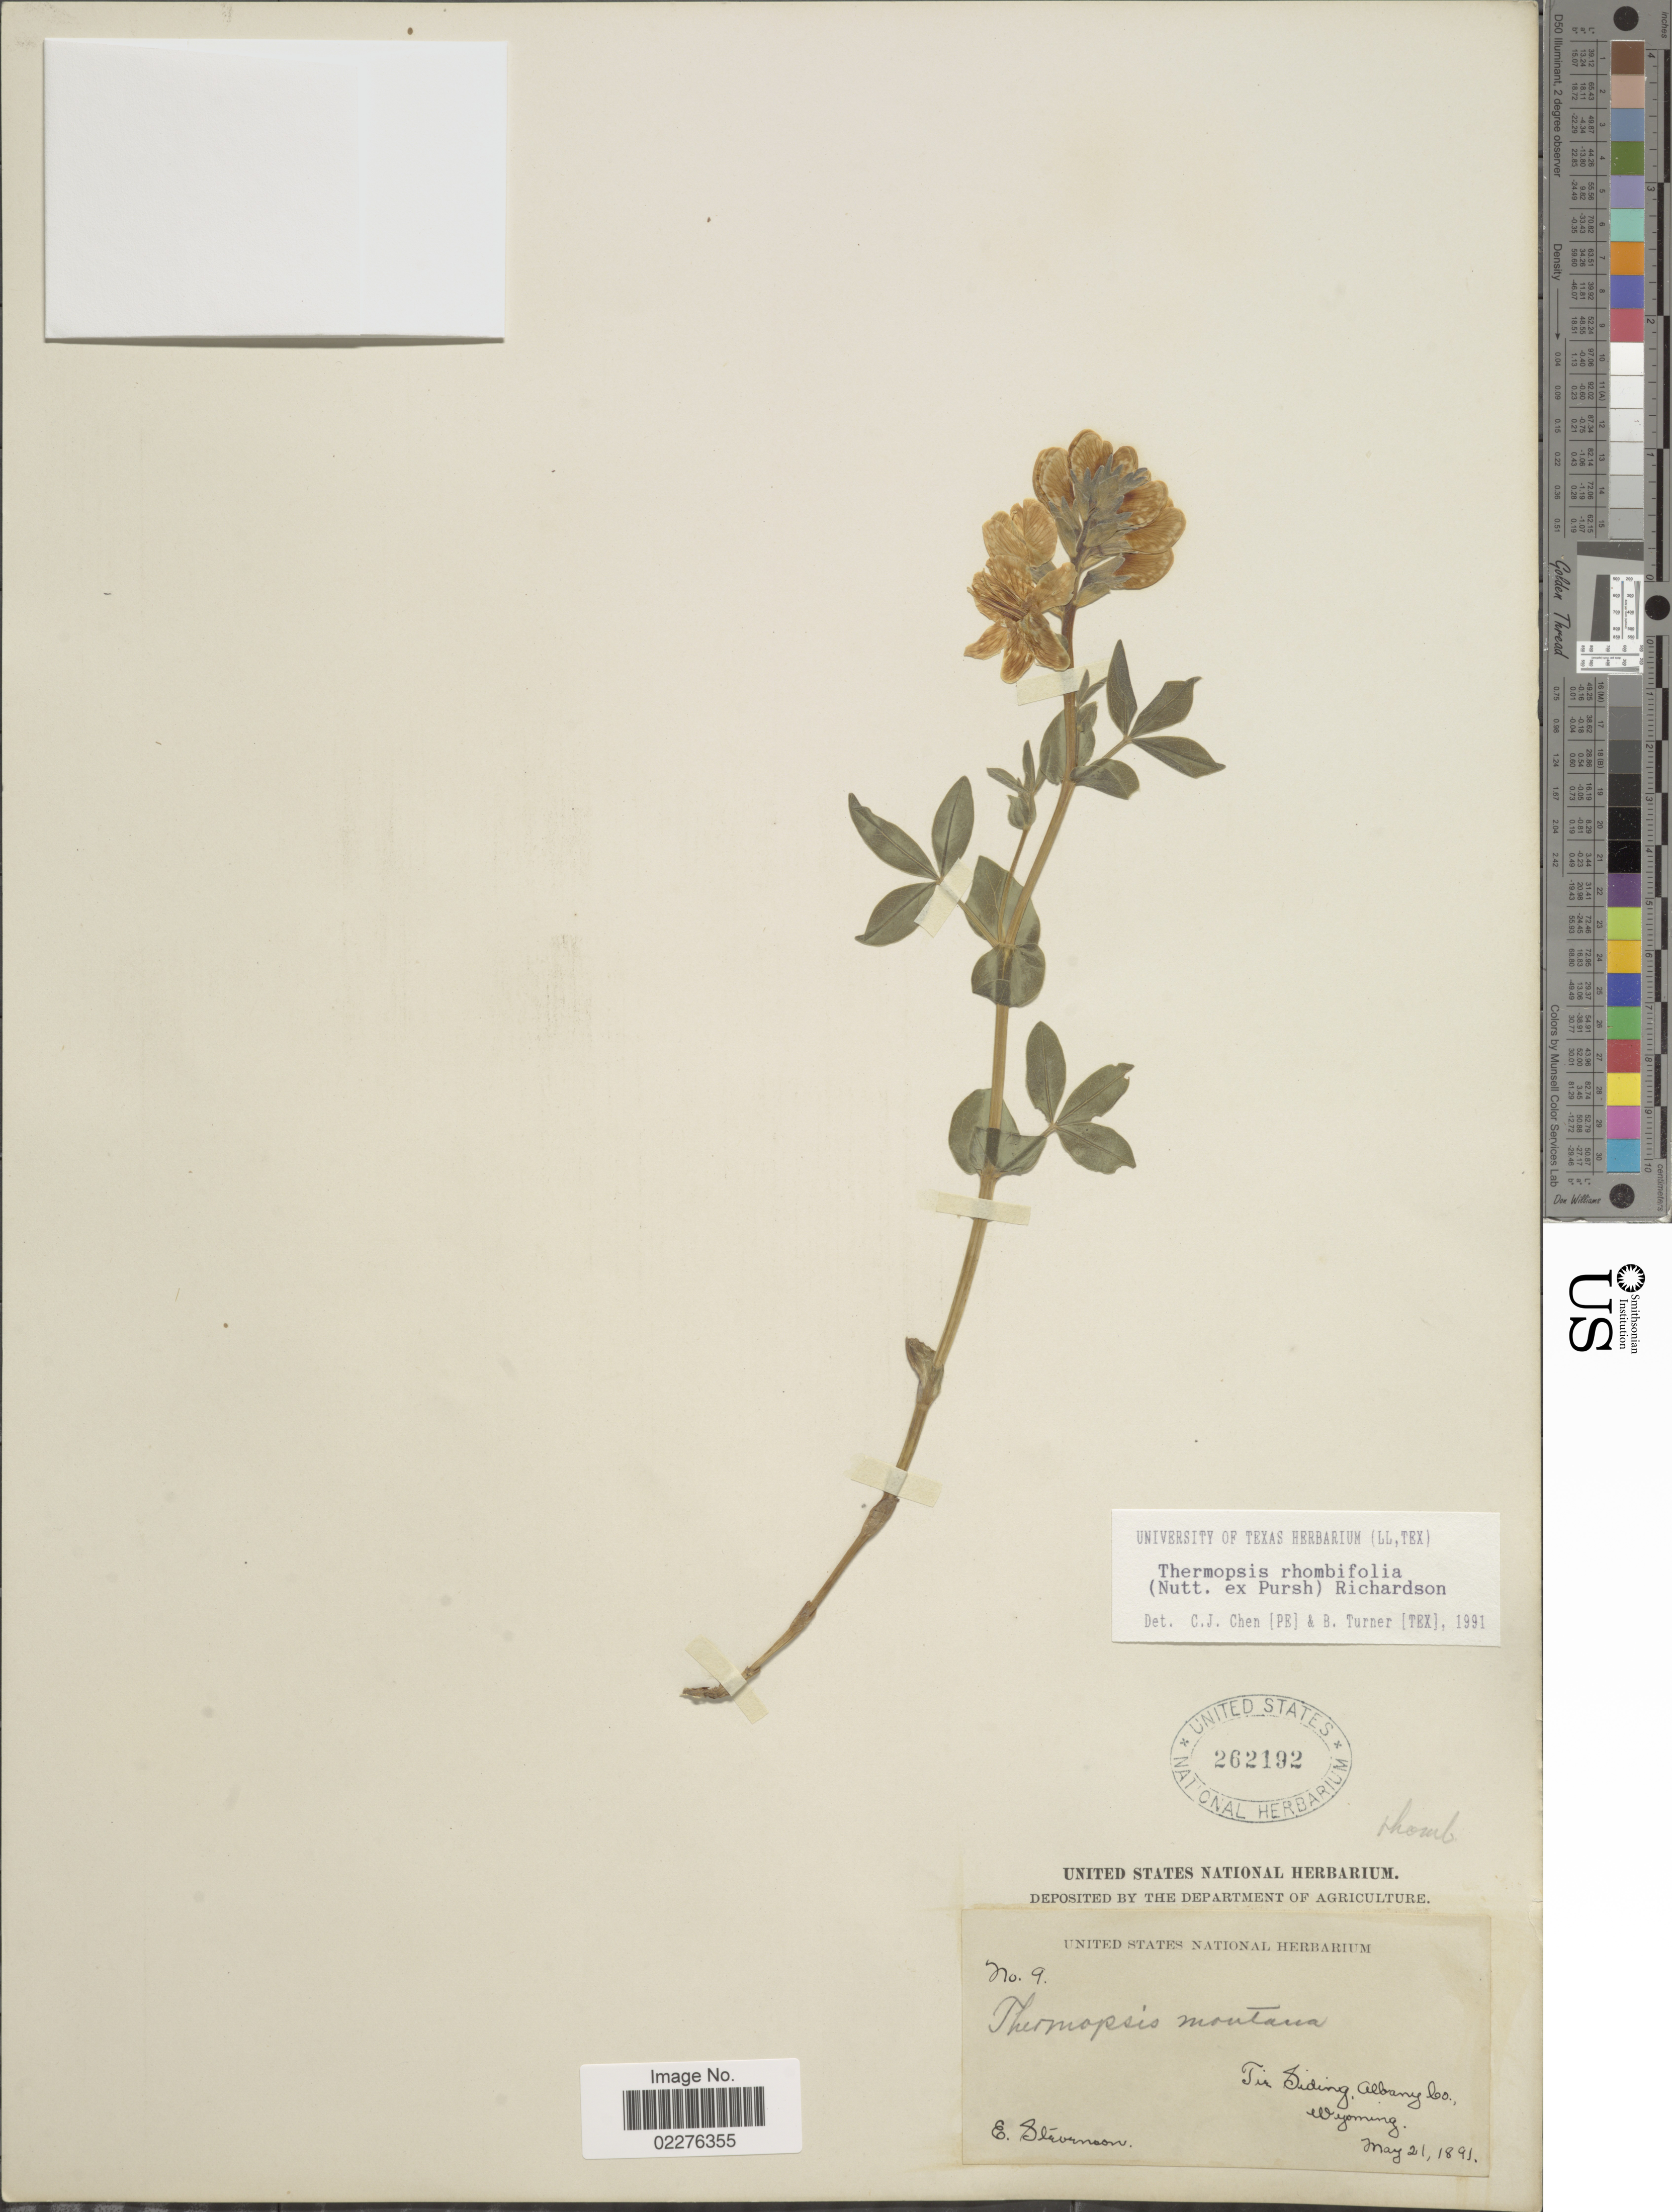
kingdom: Plantae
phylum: Tracheophyta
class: Magnoliopsida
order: Fabales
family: Fabaceae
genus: Thermopsis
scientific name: Thermopsis rhombifolia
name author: Richardson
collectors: E. Stevenson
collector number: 9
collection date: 1891-05-21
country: United States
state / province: Wyoming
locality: Tiz Siding, Albany Co.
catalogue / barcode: US 262192